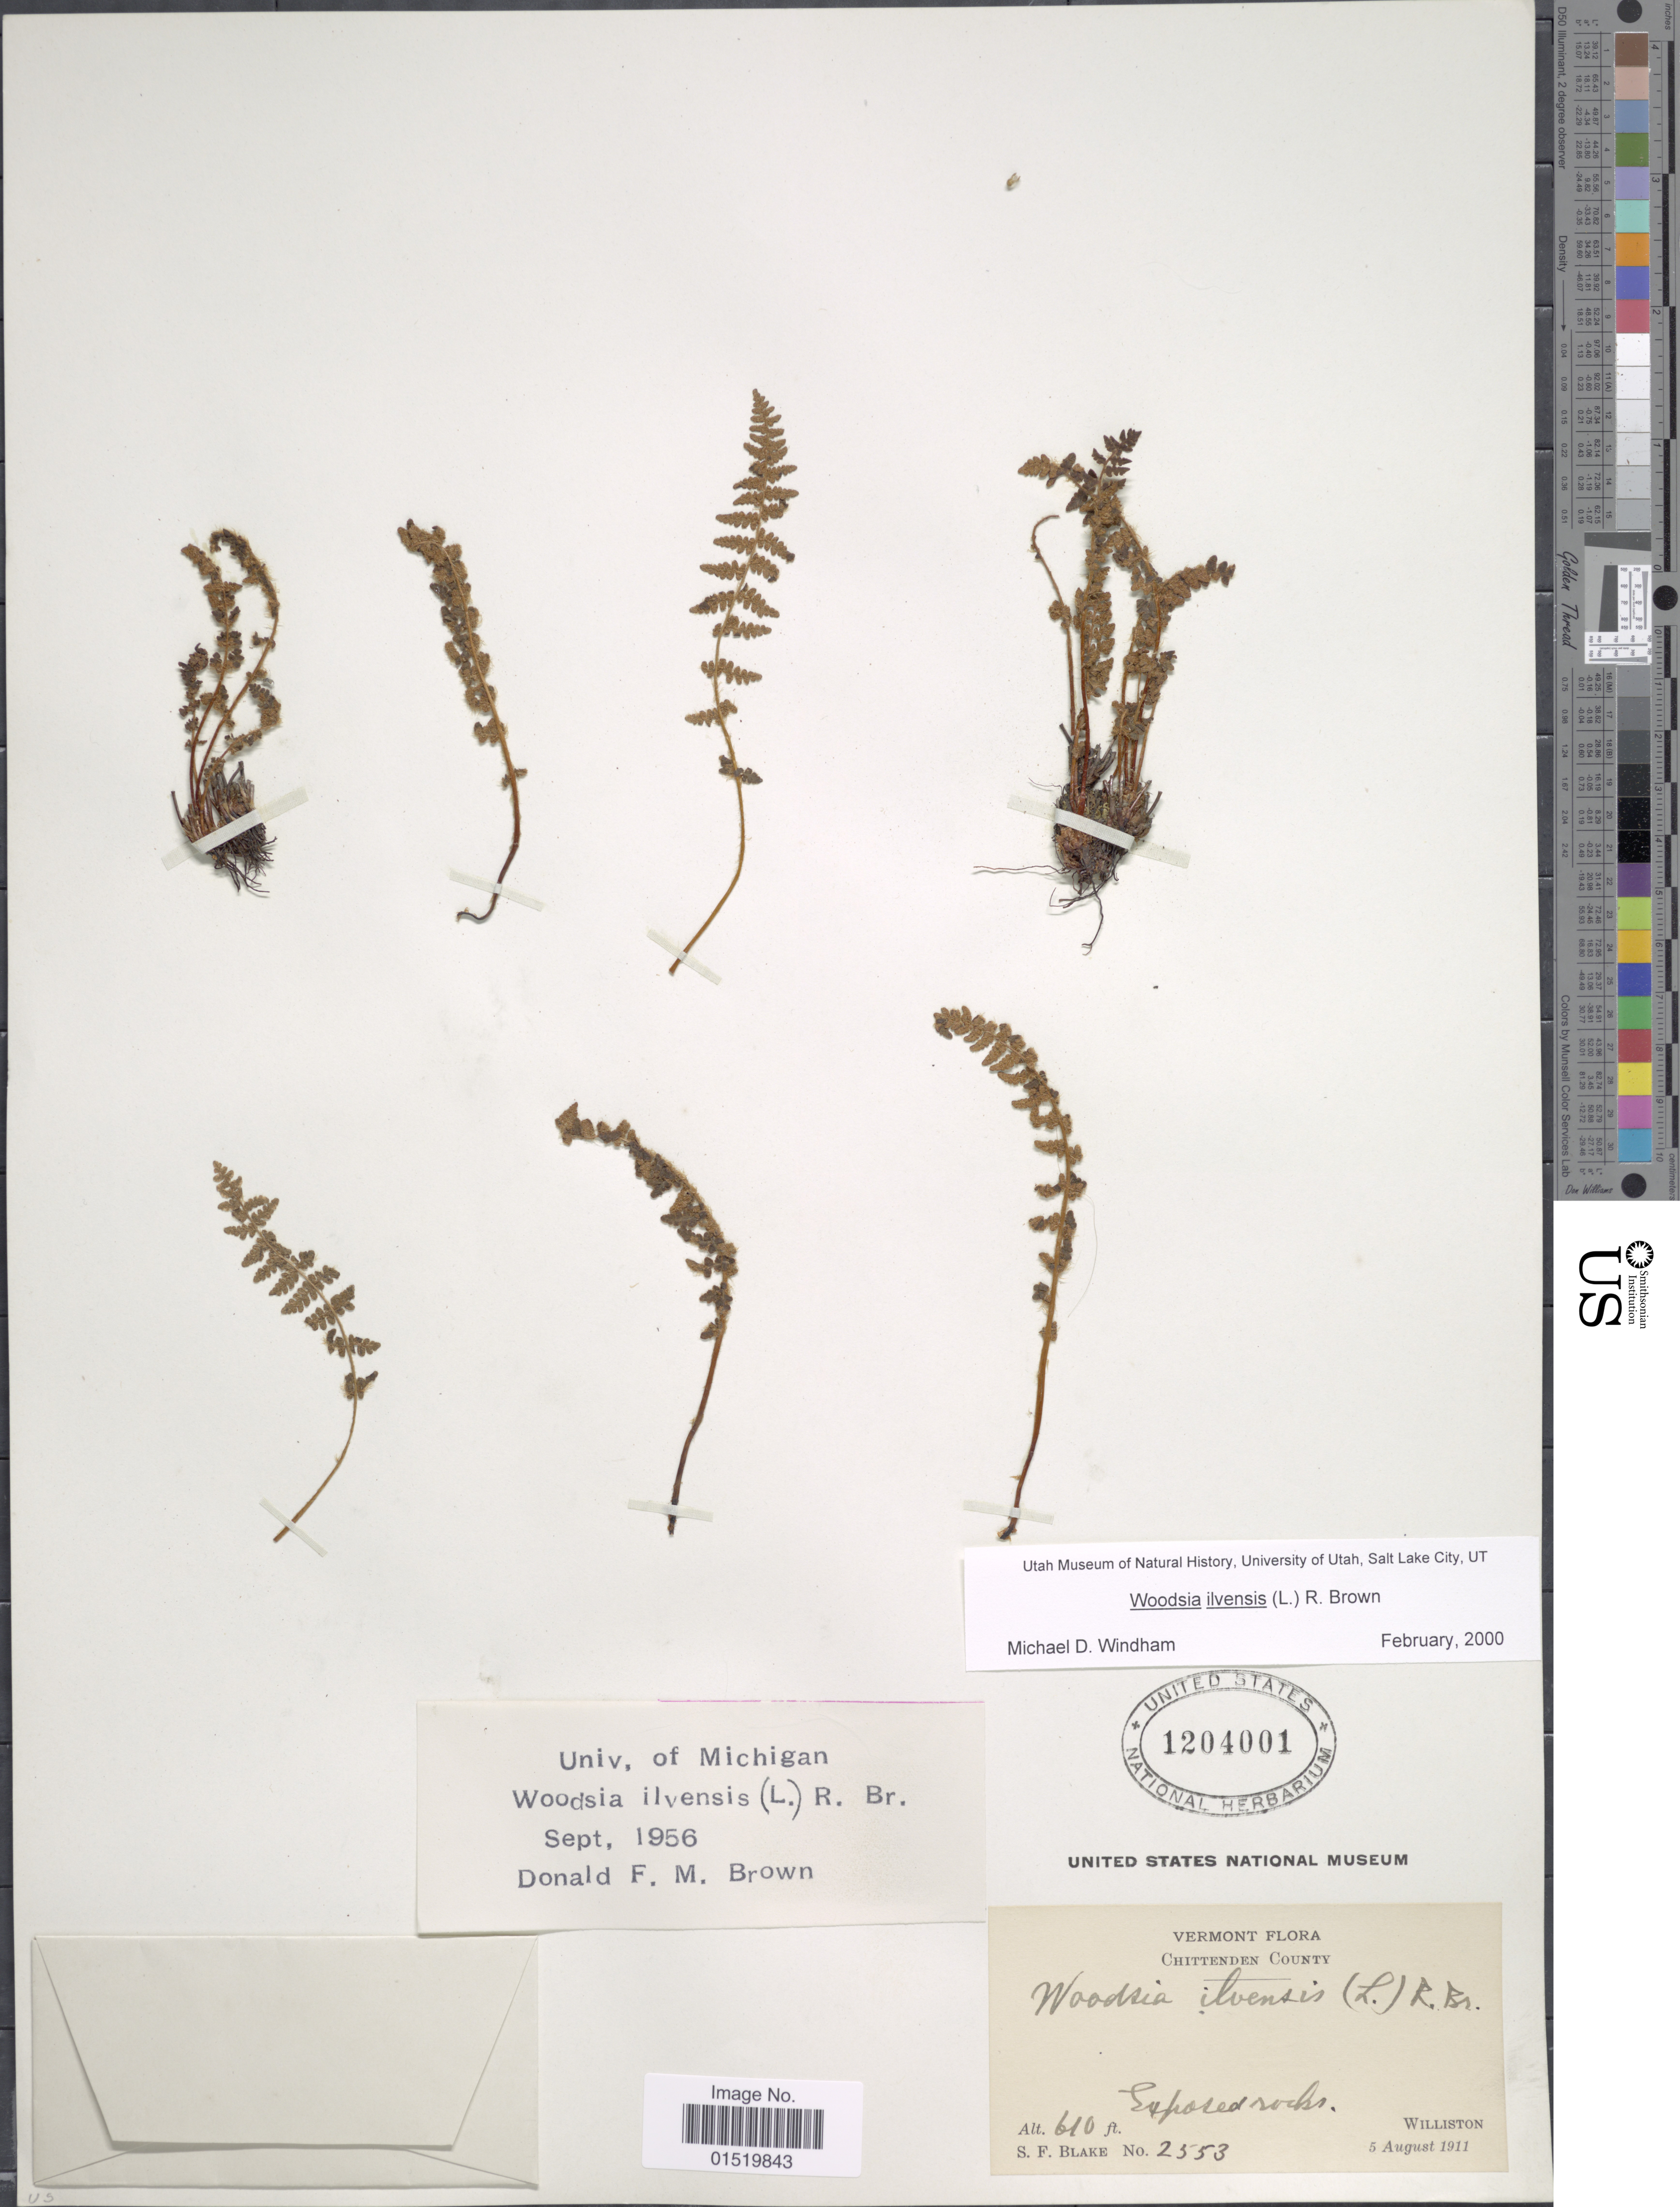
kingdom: Plantae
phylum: Tracheophyta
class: Polypodiopsida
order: Polypodiales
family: Woodsiaceae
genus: Woodsia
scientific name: Woodsia ilvensis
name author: (L.) R. Br.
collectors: S. Blake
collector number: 2553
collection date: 1911-08-05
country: United States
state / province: Vermont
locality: Chittenden County, Williston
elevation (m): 186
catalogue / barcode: US 1204001